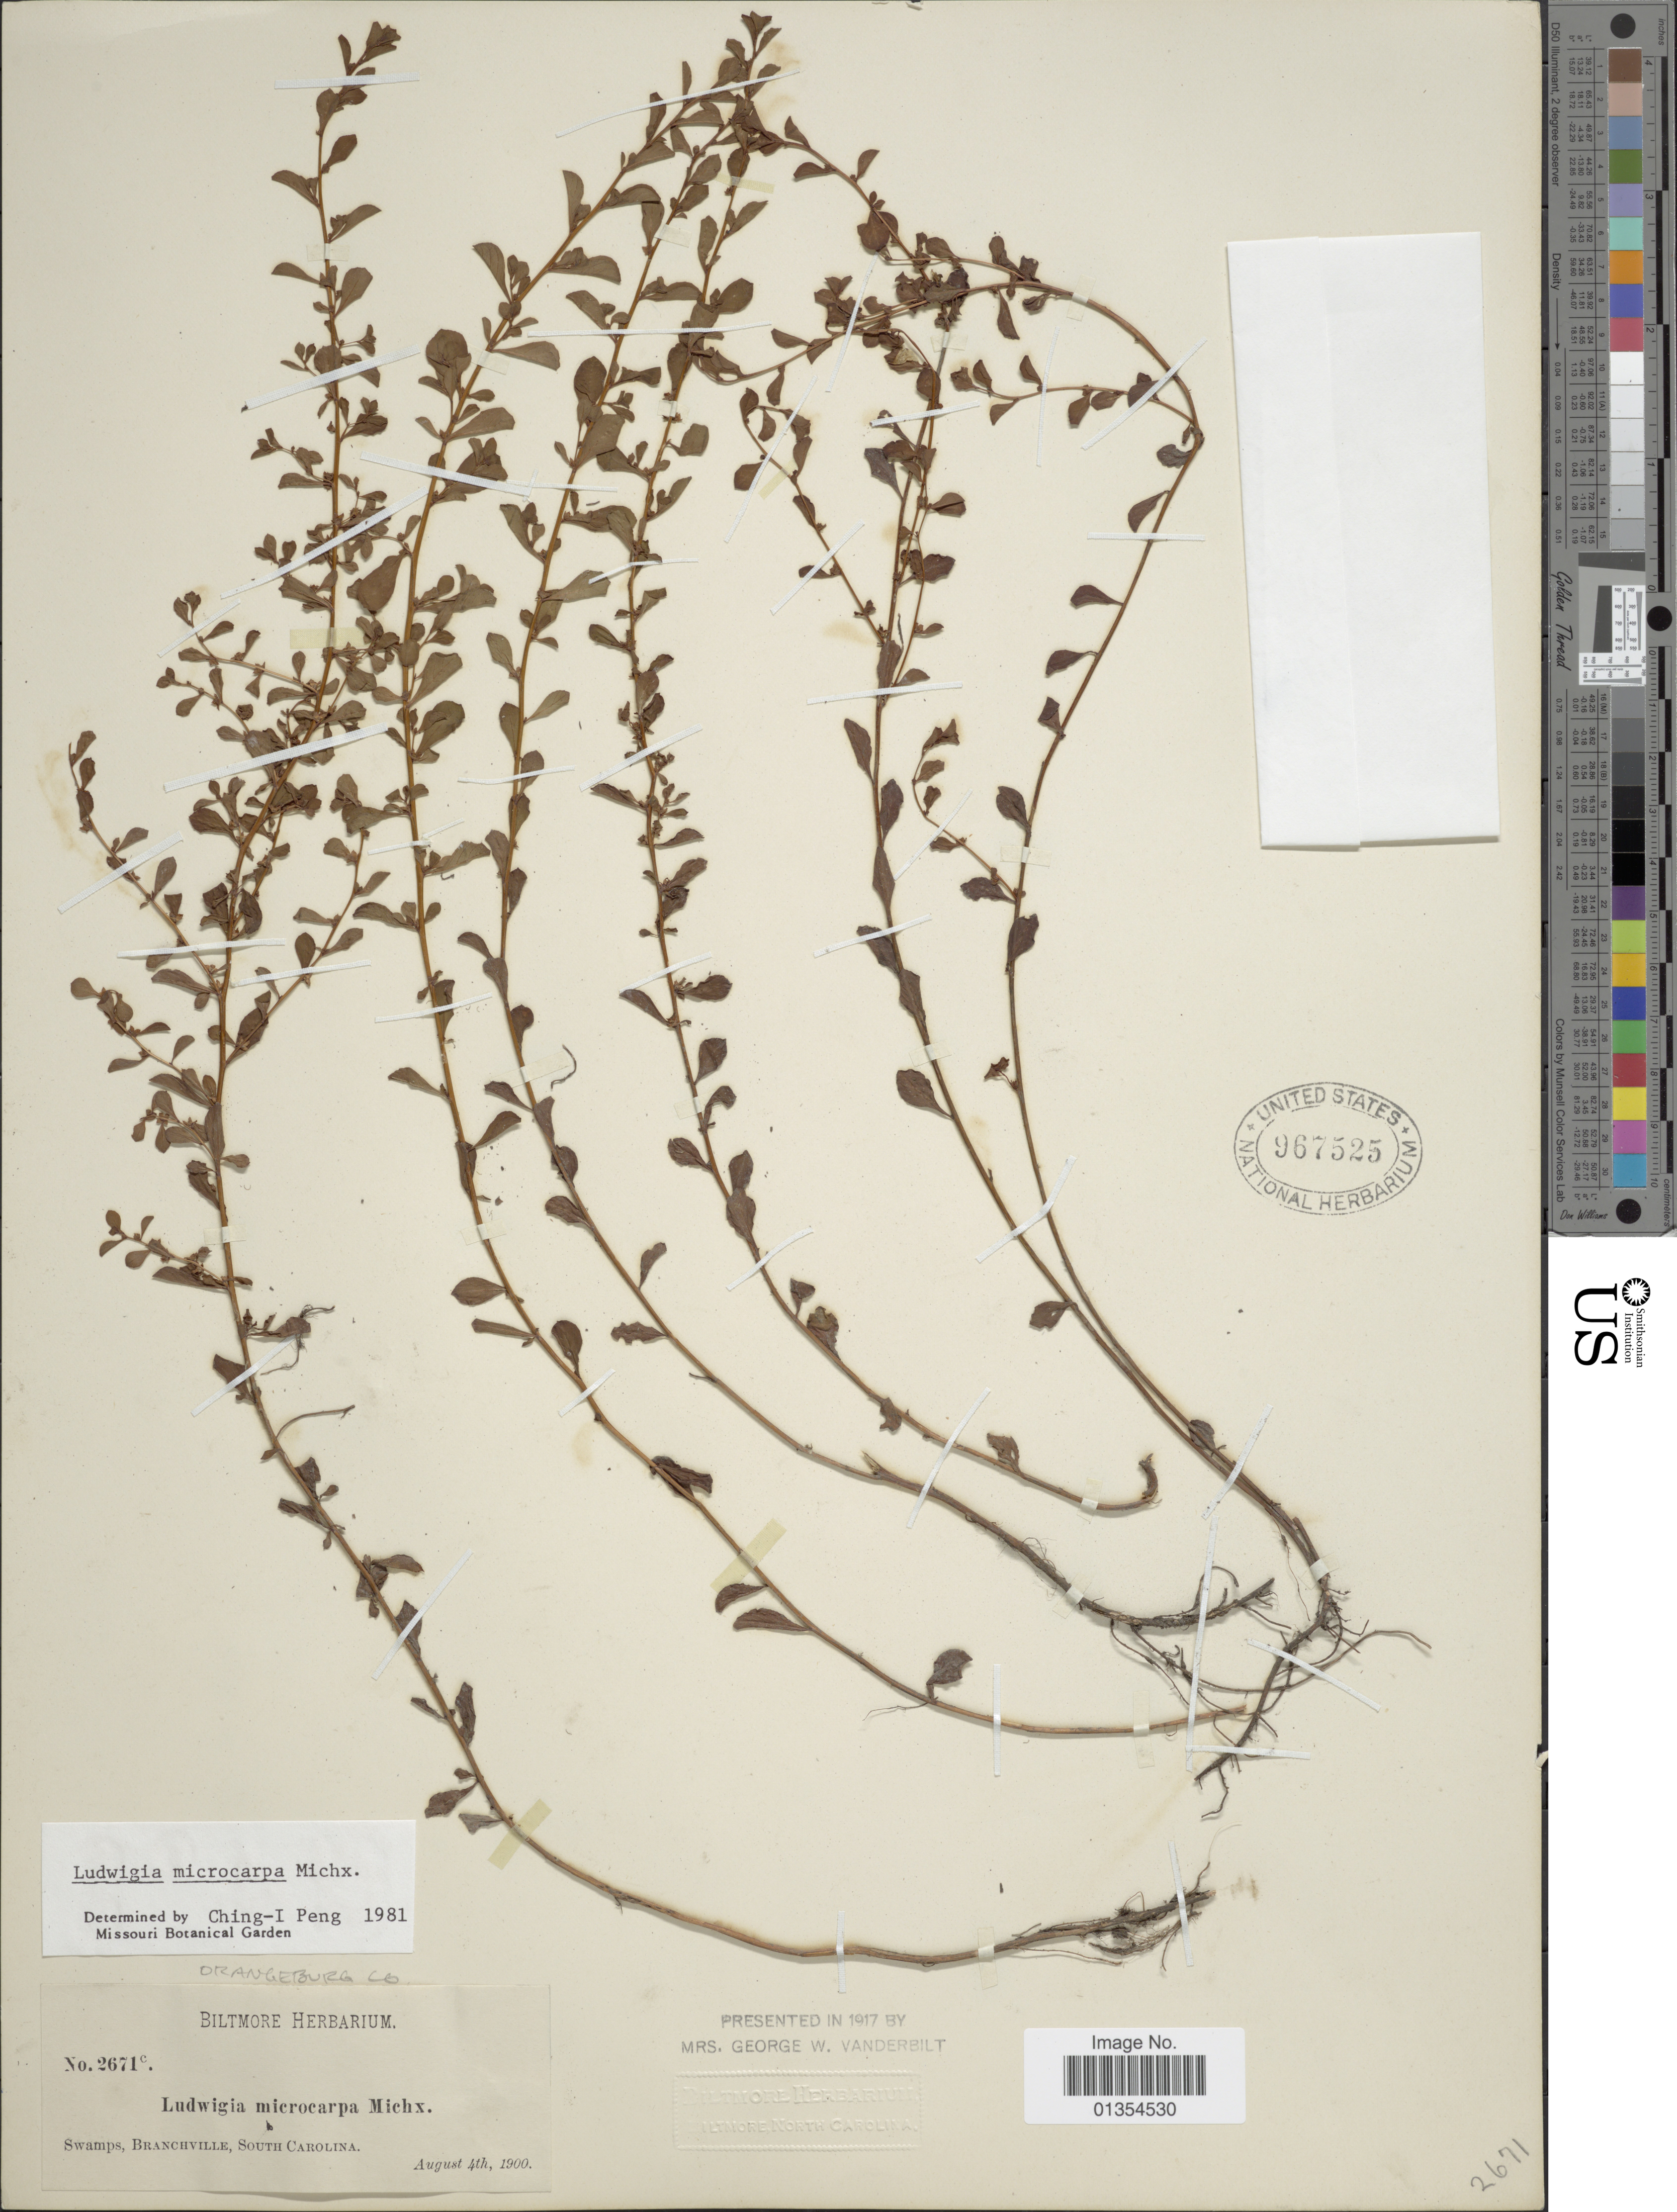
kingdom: Plantae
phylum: Tracheophyta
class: Magnoliopsida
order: Myrtales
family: Onagraceae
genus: Ludwigia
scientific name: Ludwigia microcarpa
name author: Michx.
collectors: ex herb. Biltmore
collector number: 2671c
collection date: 1900-08-04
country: United States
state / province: South Carolina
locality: Orangeburg Co, Branchville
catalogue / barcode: US 967525